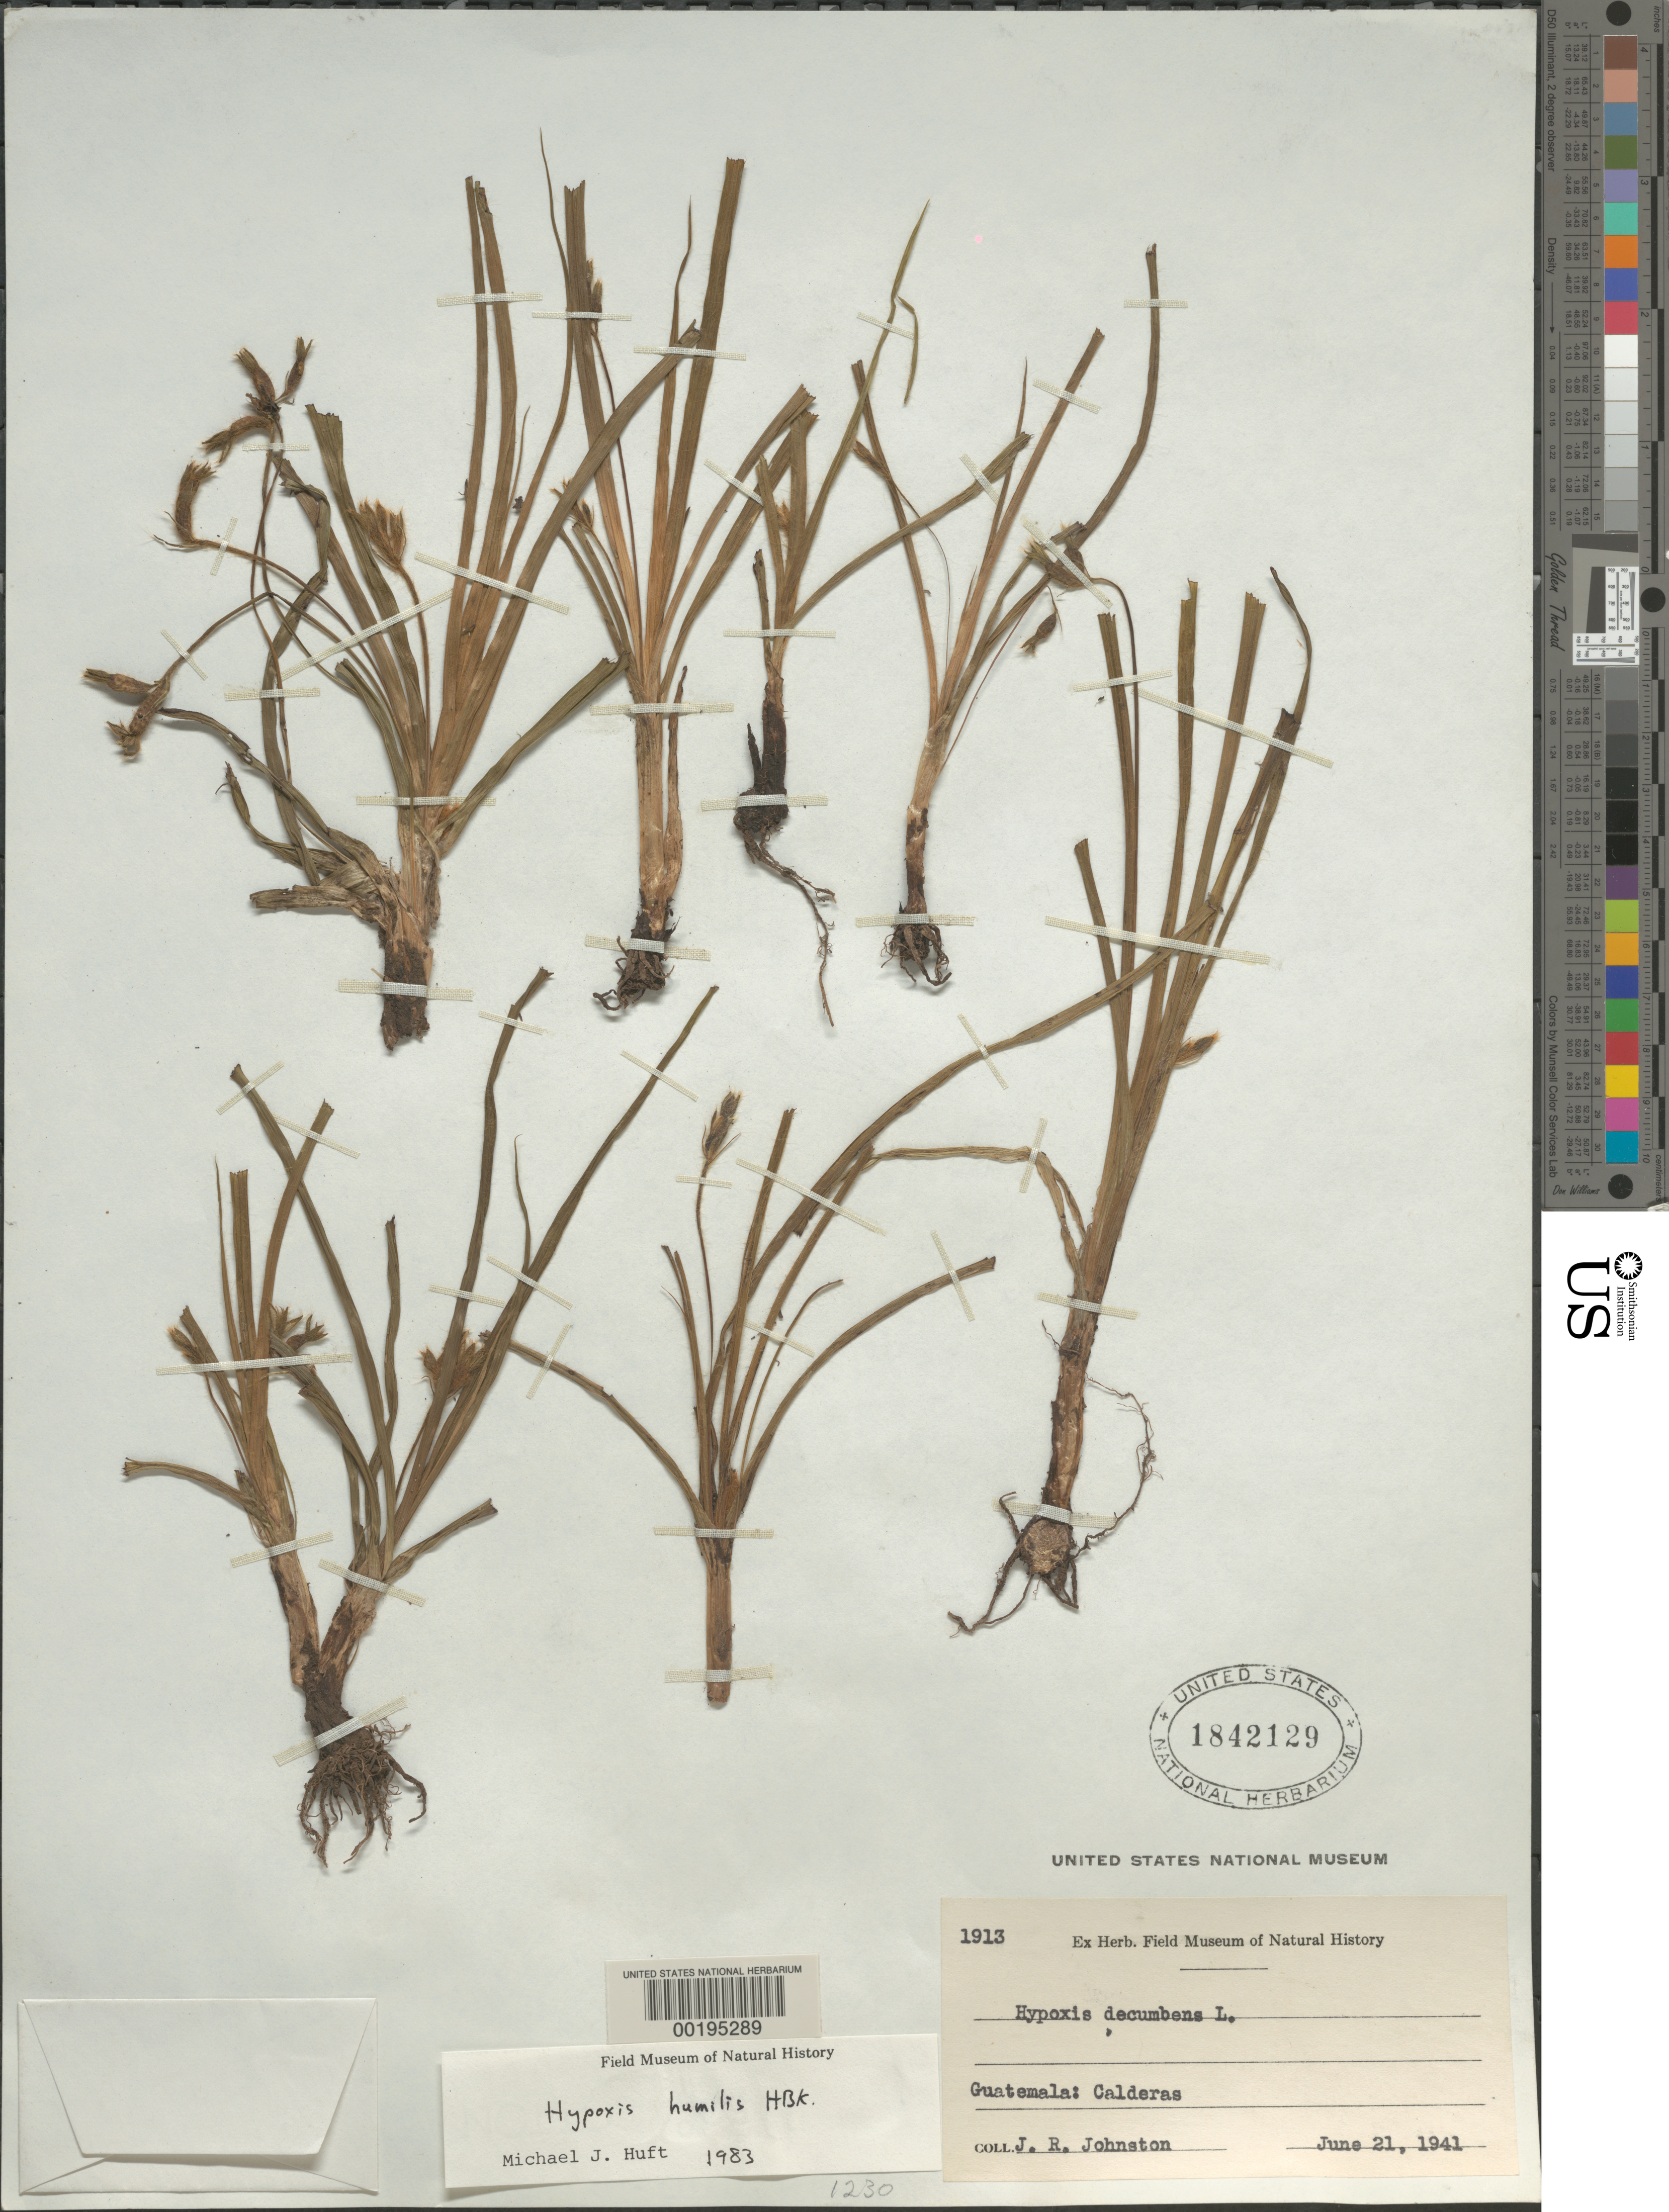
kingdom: Plantae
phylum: Tracheophyta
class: Liliopsida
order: Asparagales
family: Hypoxidaceae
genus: Hypoxis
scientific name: Hypoxis humilis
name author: Tharp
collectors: J. Johnston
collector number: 1913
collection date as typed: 21 Jun 1941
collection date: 1941-06-21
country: Guatemala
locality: Calderas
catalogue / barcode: US 1842129